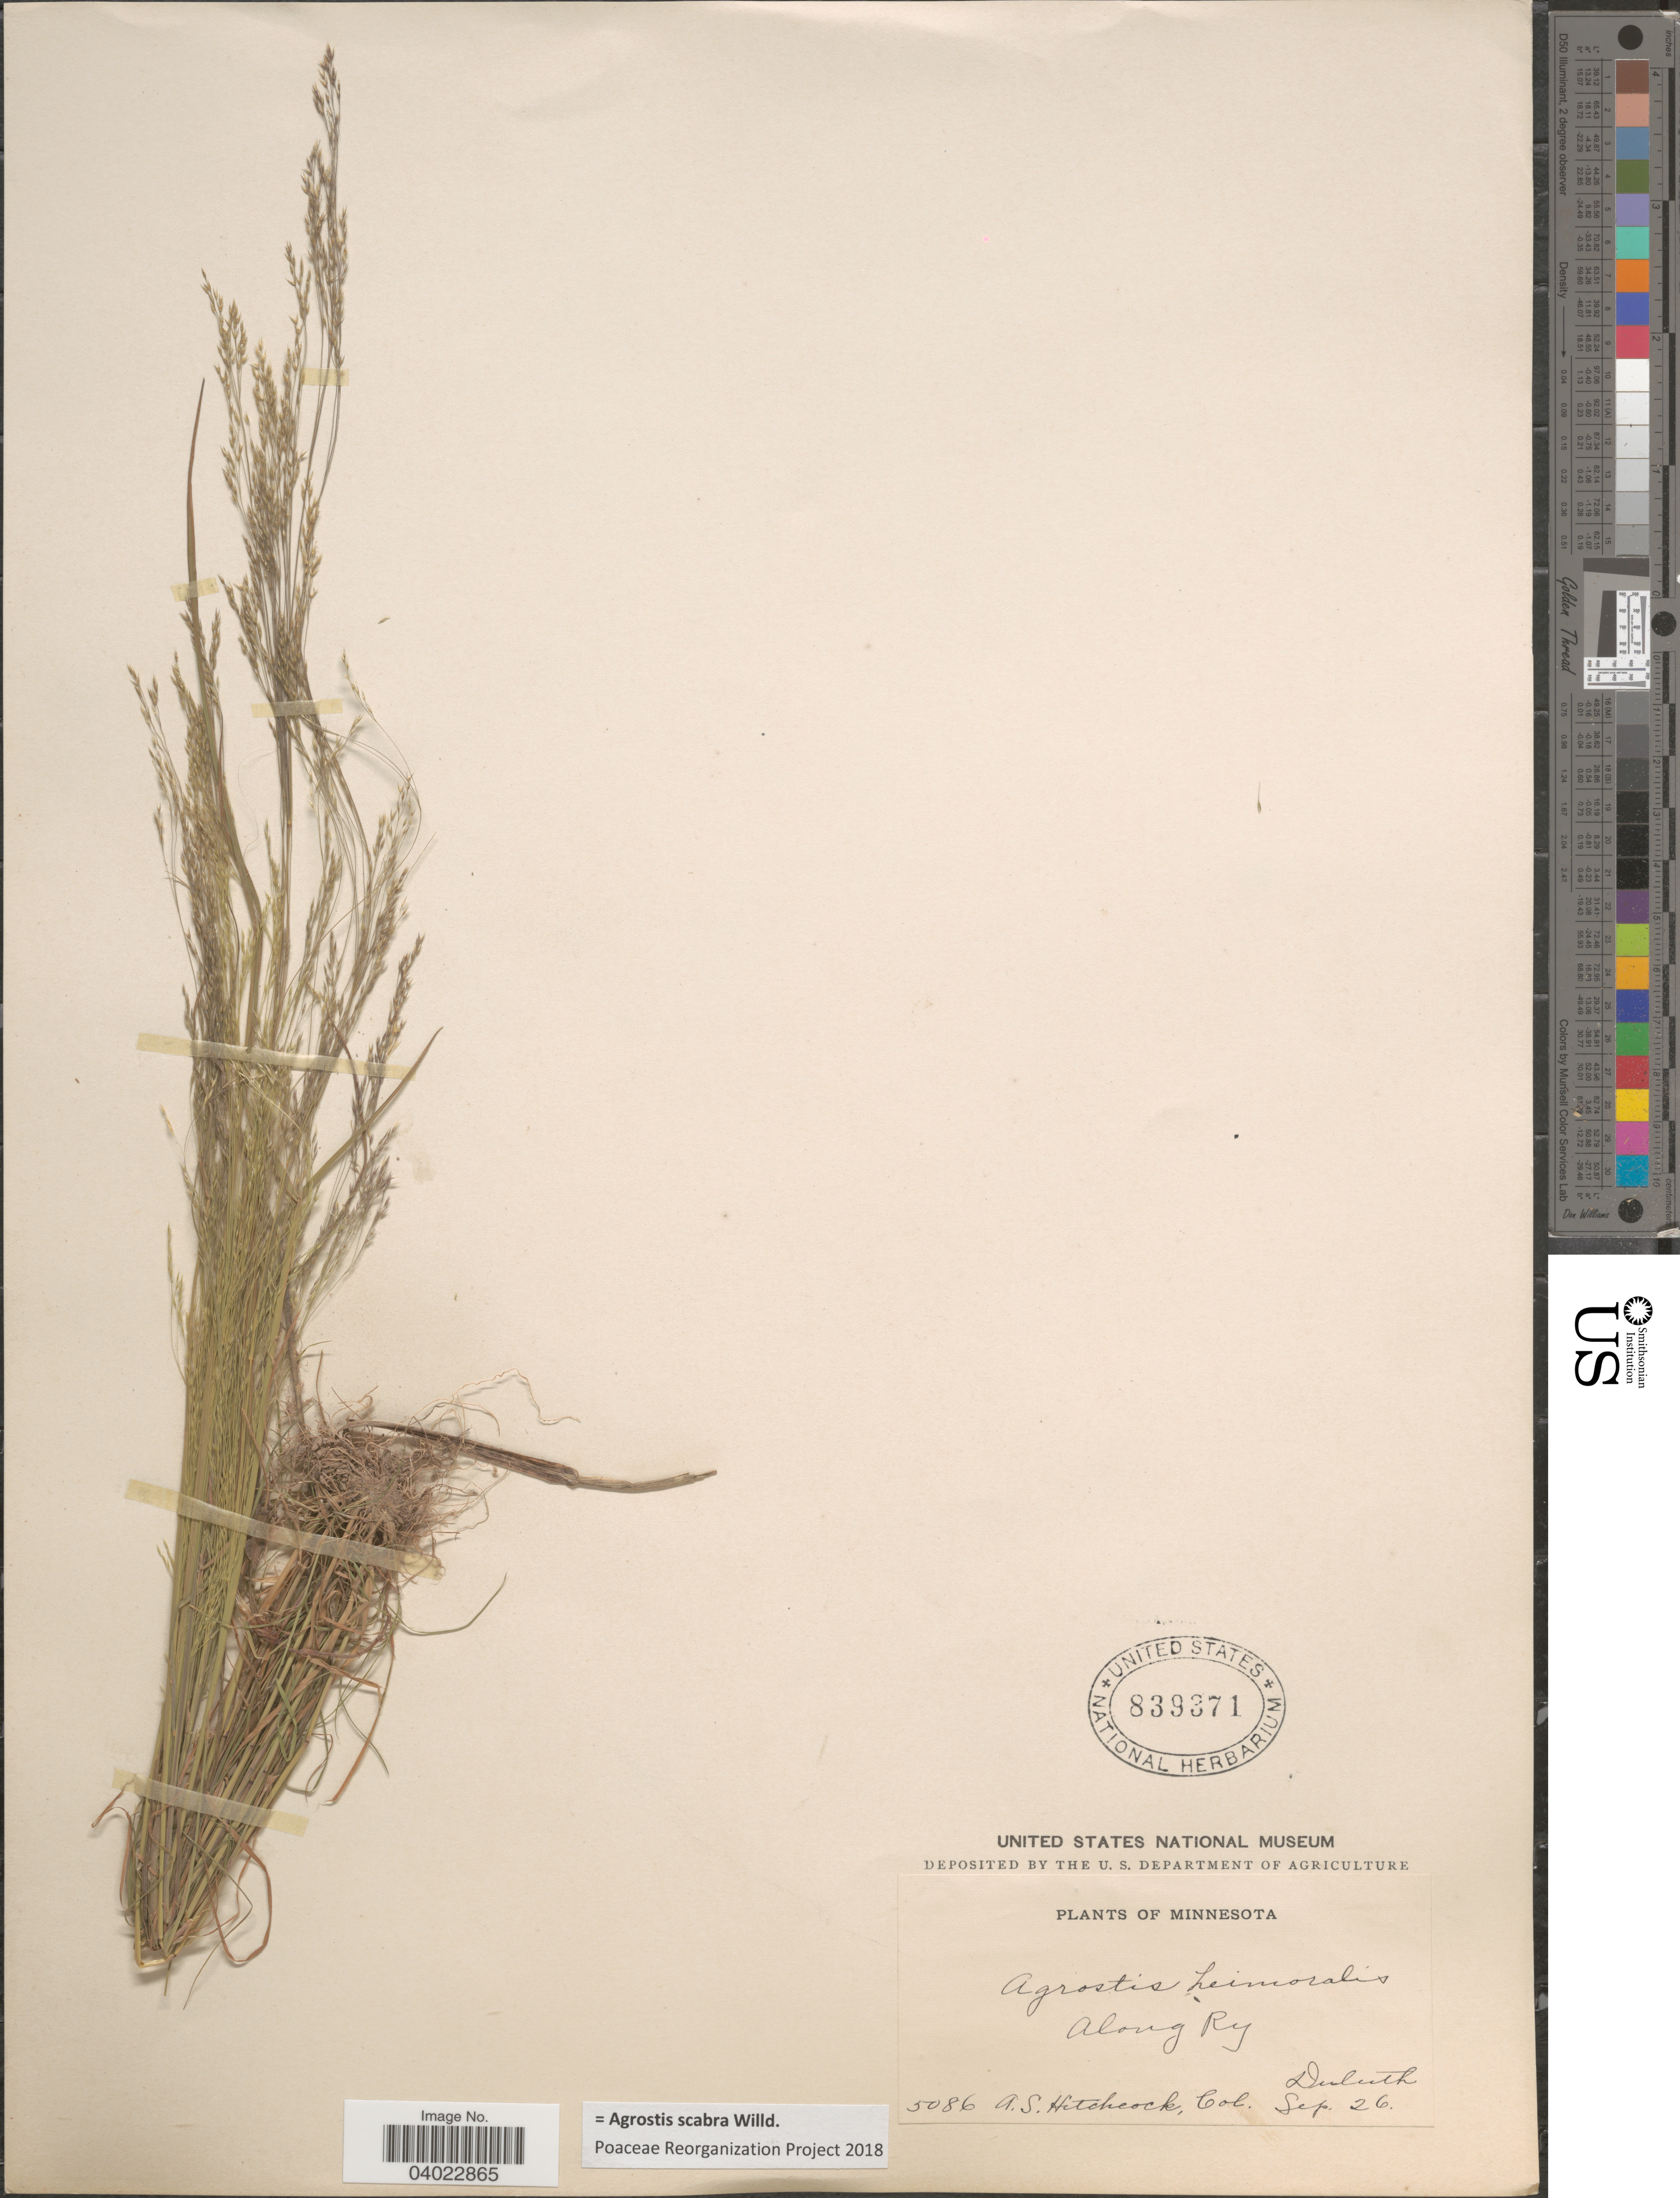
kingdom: Plantae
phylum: Tracheophyta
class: Liliopsida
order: Poales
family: Poaceae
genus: Agrostis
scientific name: Agrostis scabra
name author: Willd.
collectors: A. S. Hitchcock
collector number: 5086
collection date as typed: Transcribed d/m/y: /9/26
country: United States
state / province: Minnesota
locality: Along Ry. Duluth.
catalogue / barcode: US 839371